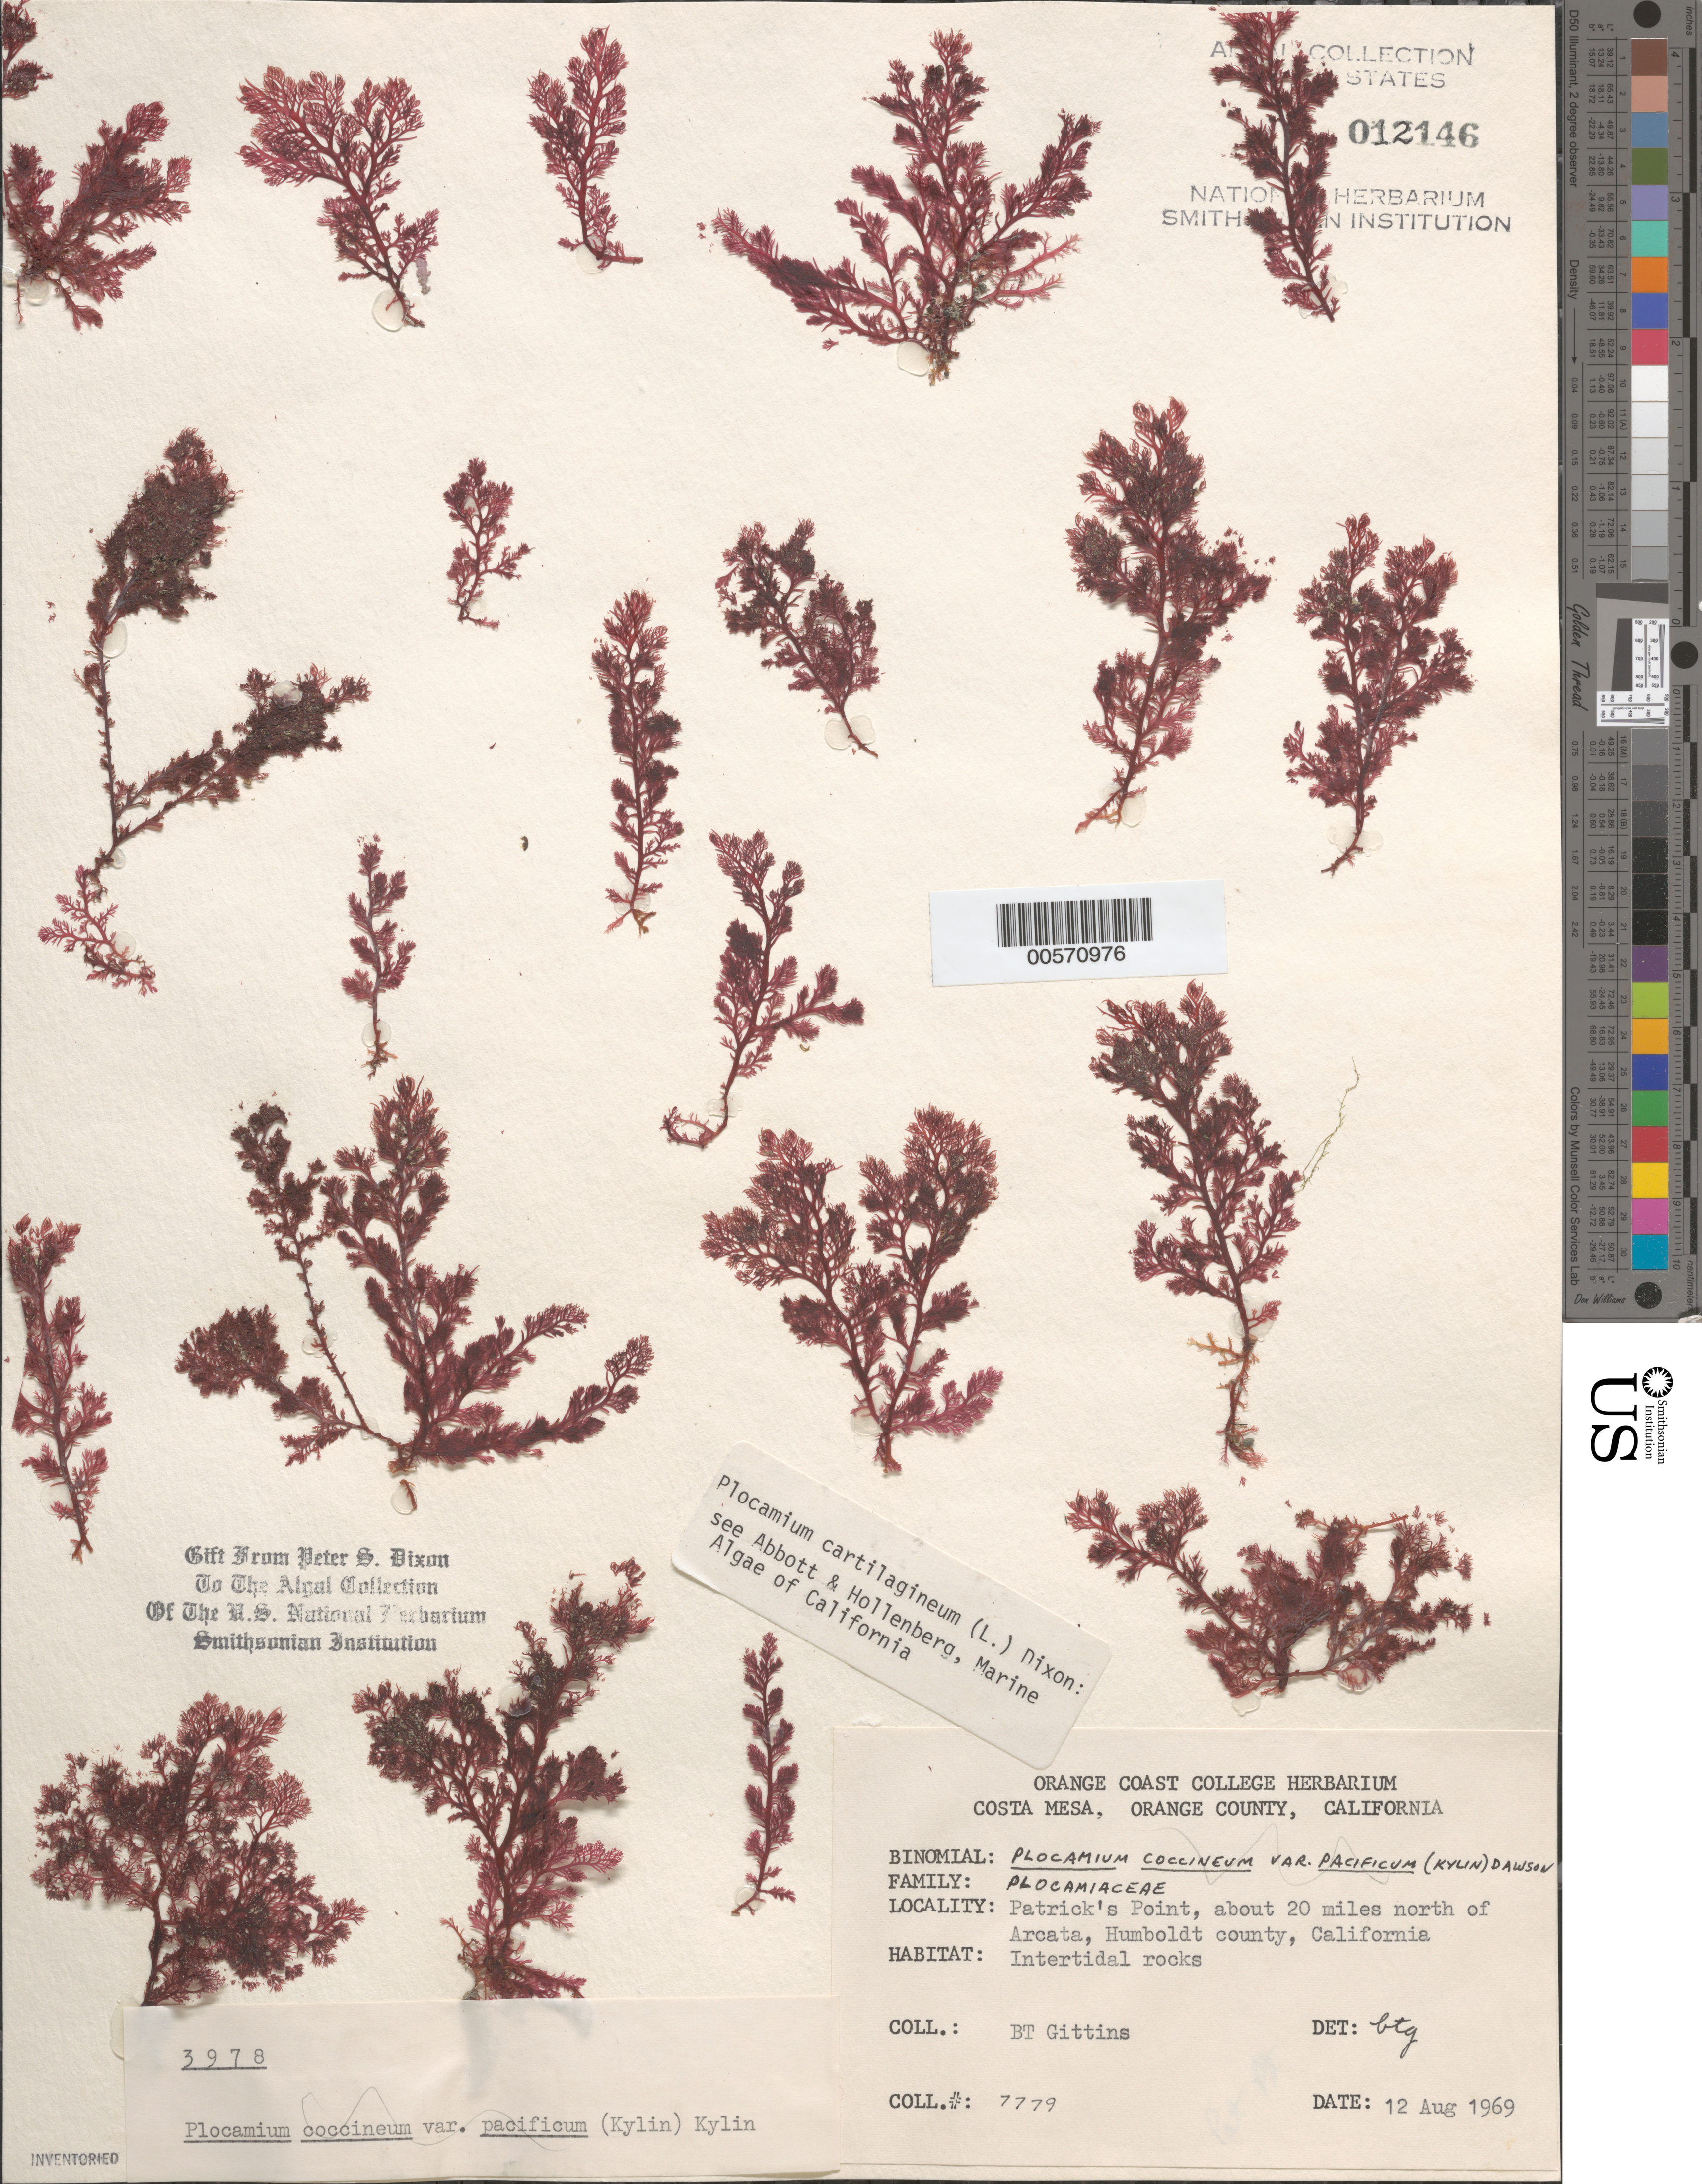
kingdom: Plantae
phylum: Rhodophyta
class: Florideophyceae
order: Plocamiales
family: Plocamiaceae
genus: Plocamium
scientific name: Plocamium cartilagineum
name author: (L.) P.S. Dixon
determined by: Dixon, P. S.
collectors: B. Gittins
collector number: BTG 7779 & PSD 3978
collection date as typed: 12 Aug 1969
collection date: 1969-08-12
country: United States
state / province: California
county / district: Humboldt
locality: Patrick's Point, ca. 20 miles north of Arcata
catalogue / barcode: US 12146